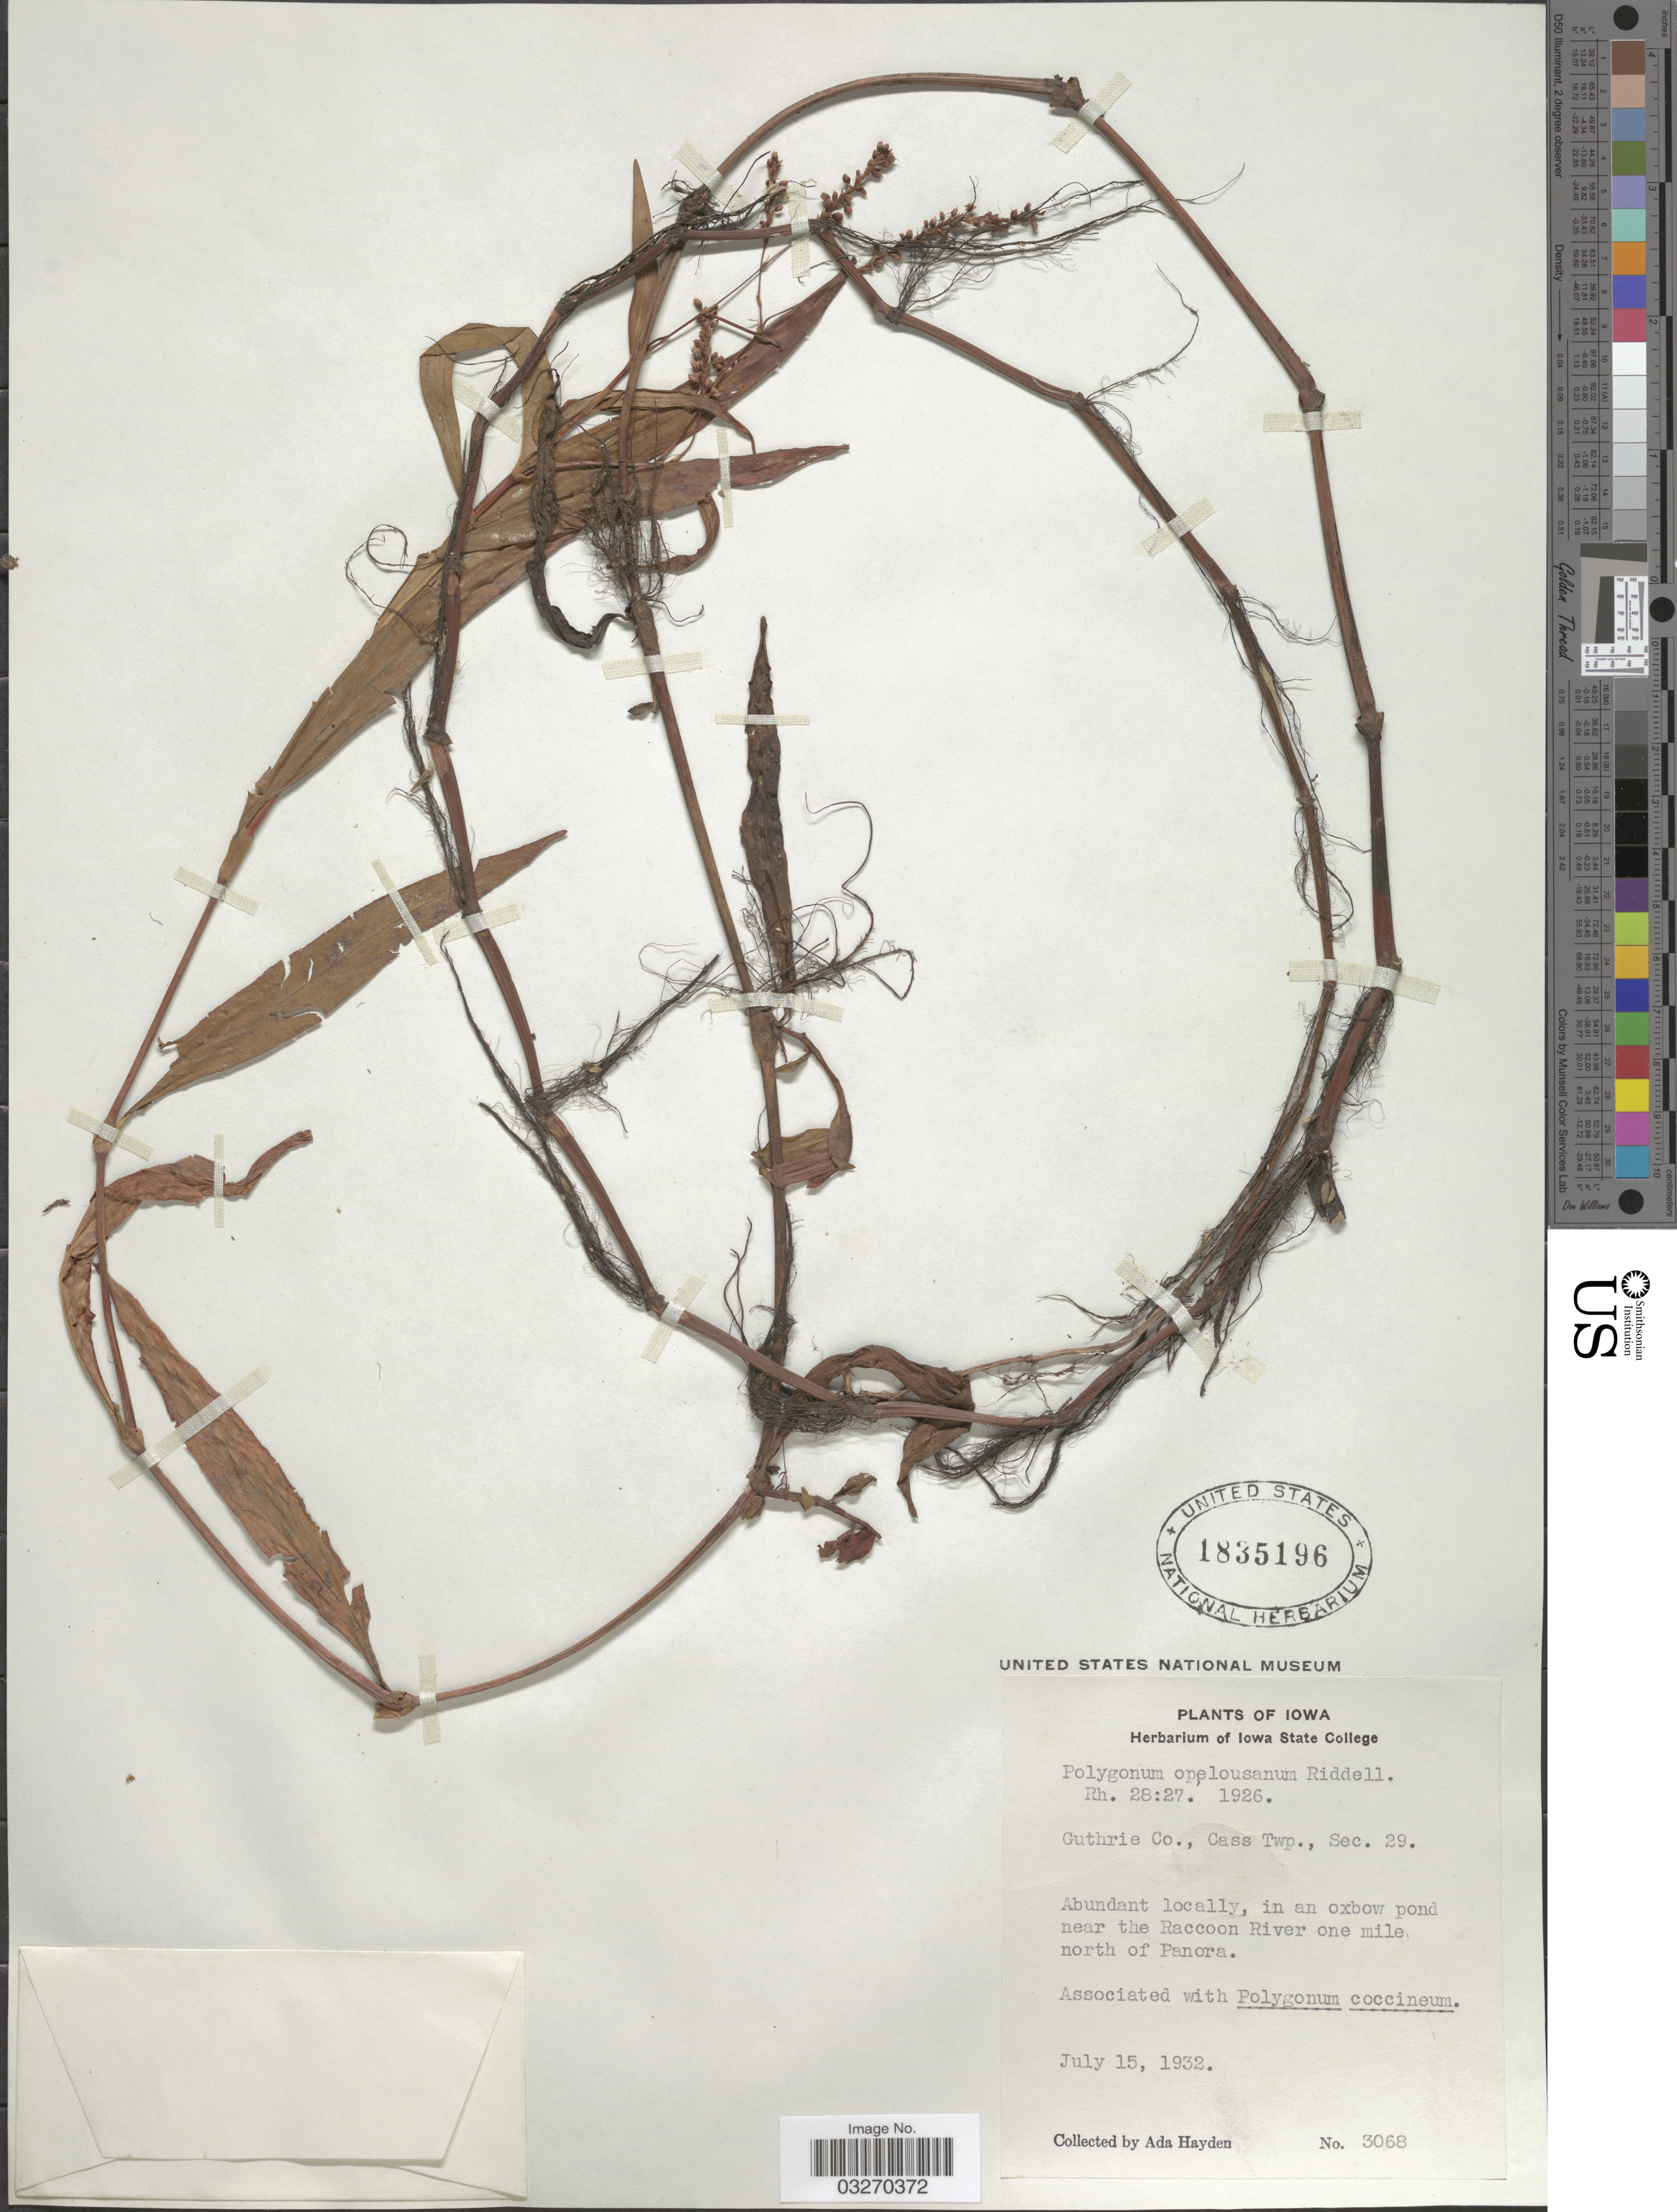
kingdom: Plantae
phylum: Tracheophyta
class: Magnoliopsida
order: Caryophyllales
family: Polygonaceae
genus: Persicaria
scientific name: Persicaria hydropiperoides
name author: (Michx.) Small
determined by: Atha, D. E.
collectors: Ada Hayden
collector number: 3068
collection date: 1932-07-15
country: United States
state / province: Iowa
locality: Guthrie Co., Cass Twp., Sec. 29. In an oxbow pond near the Raccoon River one mile north of Panora.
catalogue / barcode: US 1835196